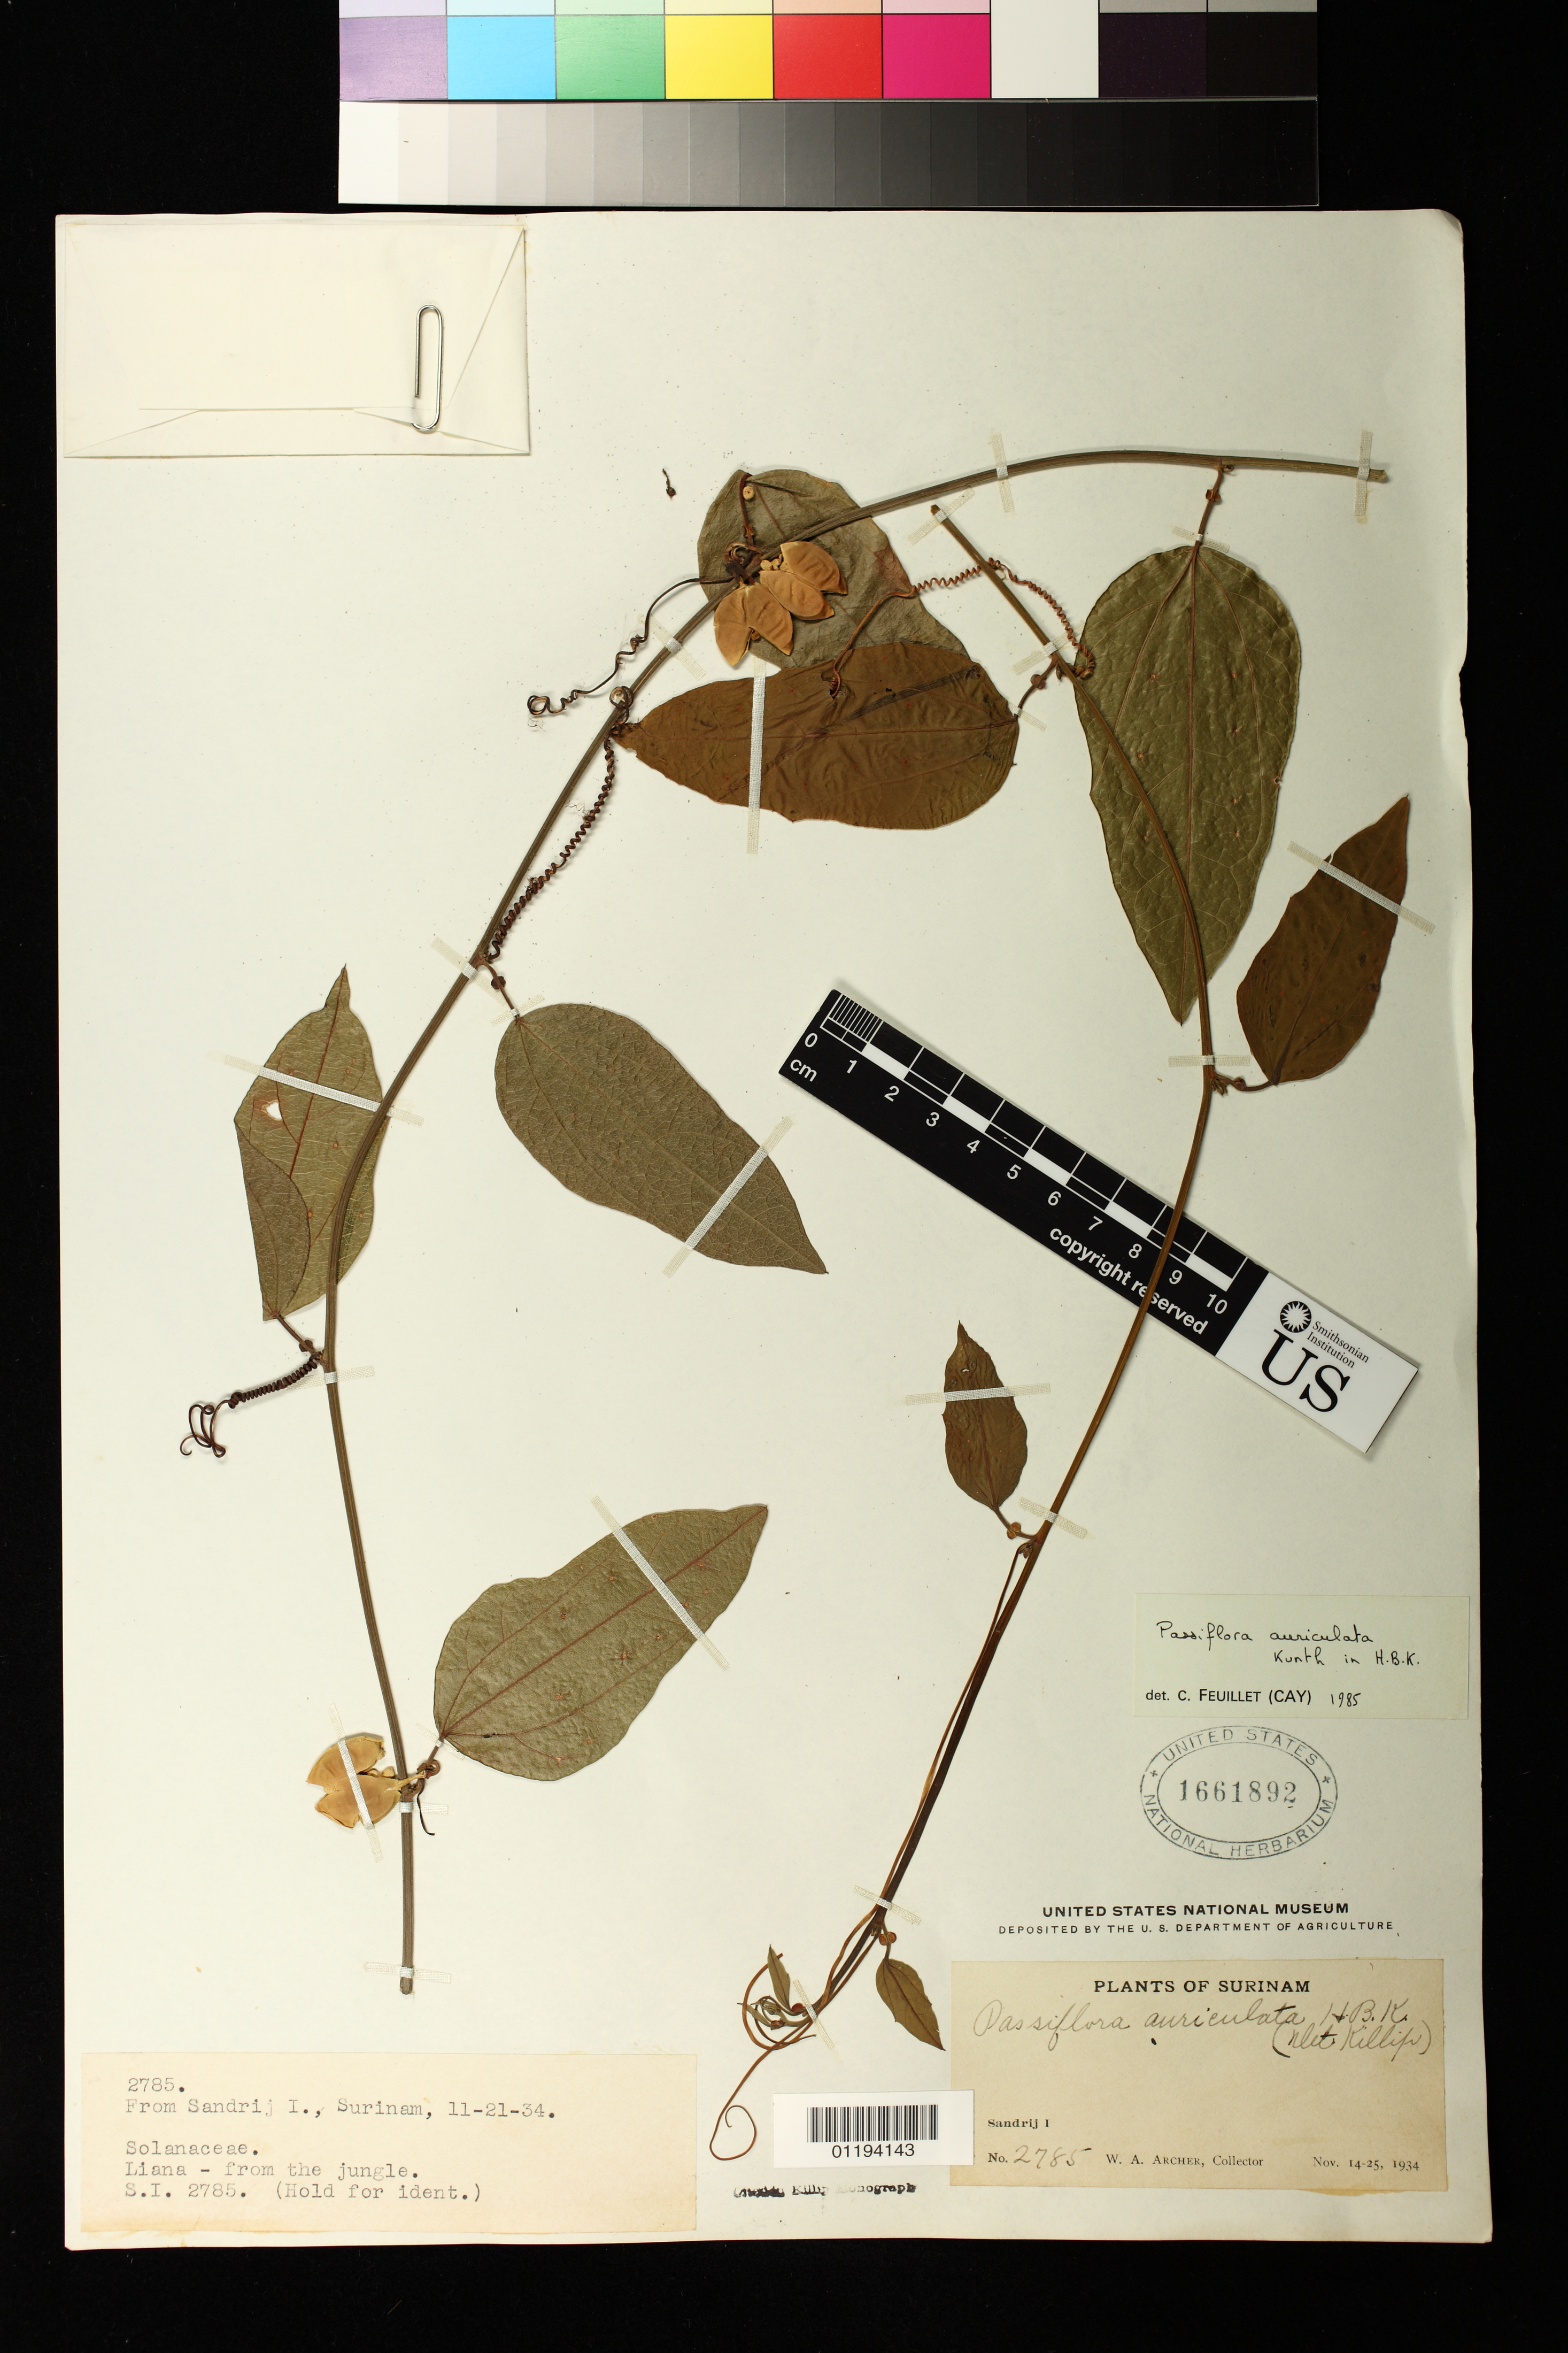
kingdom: Plantae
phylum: Tracheophyta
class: Magnoliopsida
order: Malpighiales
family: Passifloraceae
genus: Passiflora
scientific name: Passiflora auriculata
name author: Kunth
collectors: W. A. Archer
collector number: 2785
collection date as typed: Nov 21 1934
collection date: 1934-11-21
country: Suriname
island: Zanderij [Sandrij]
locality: Para. Zanderij I. [Sandrij I ]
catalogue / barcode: US 1661892